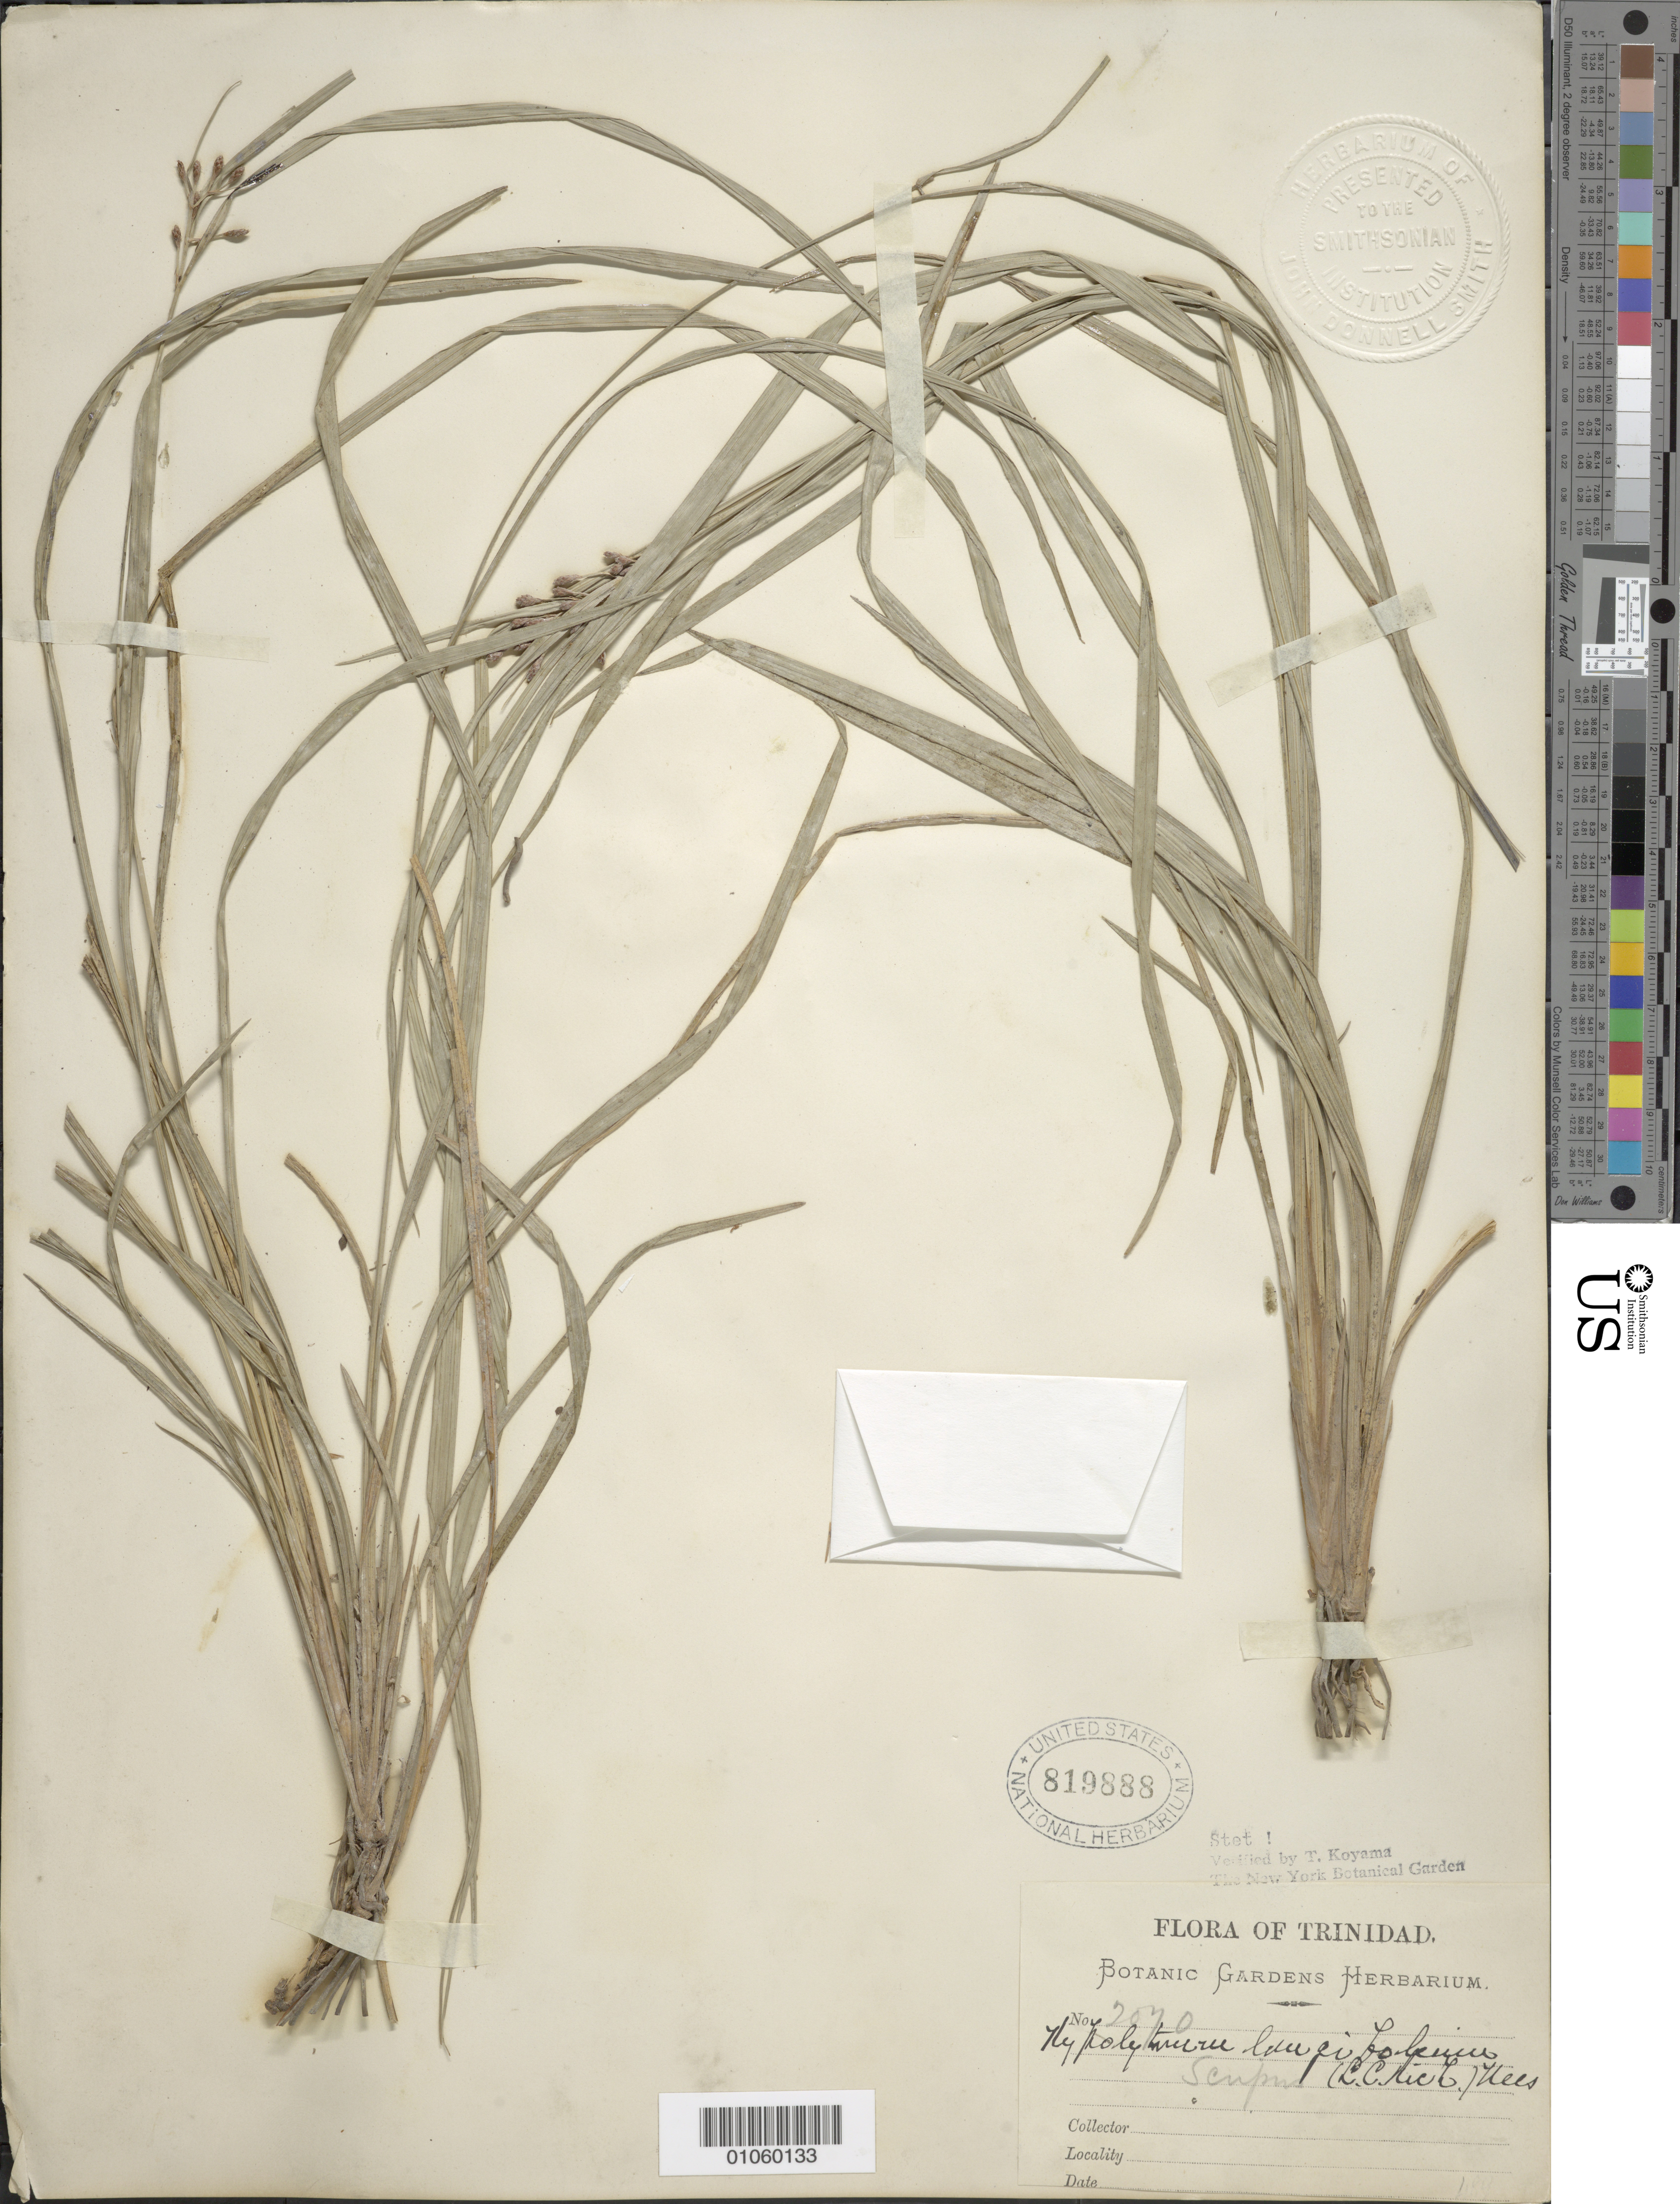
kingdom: Plantae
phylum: Tracheophyta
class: Liliopsida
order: Poales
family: Cyperaceae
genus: Hypolytrum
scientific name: Hypolytrum longifolium subsp. longifolium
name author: (Rich.) Nees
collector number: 2070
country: Trinidad and Tobago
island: Trinidad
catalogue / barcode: US 819888